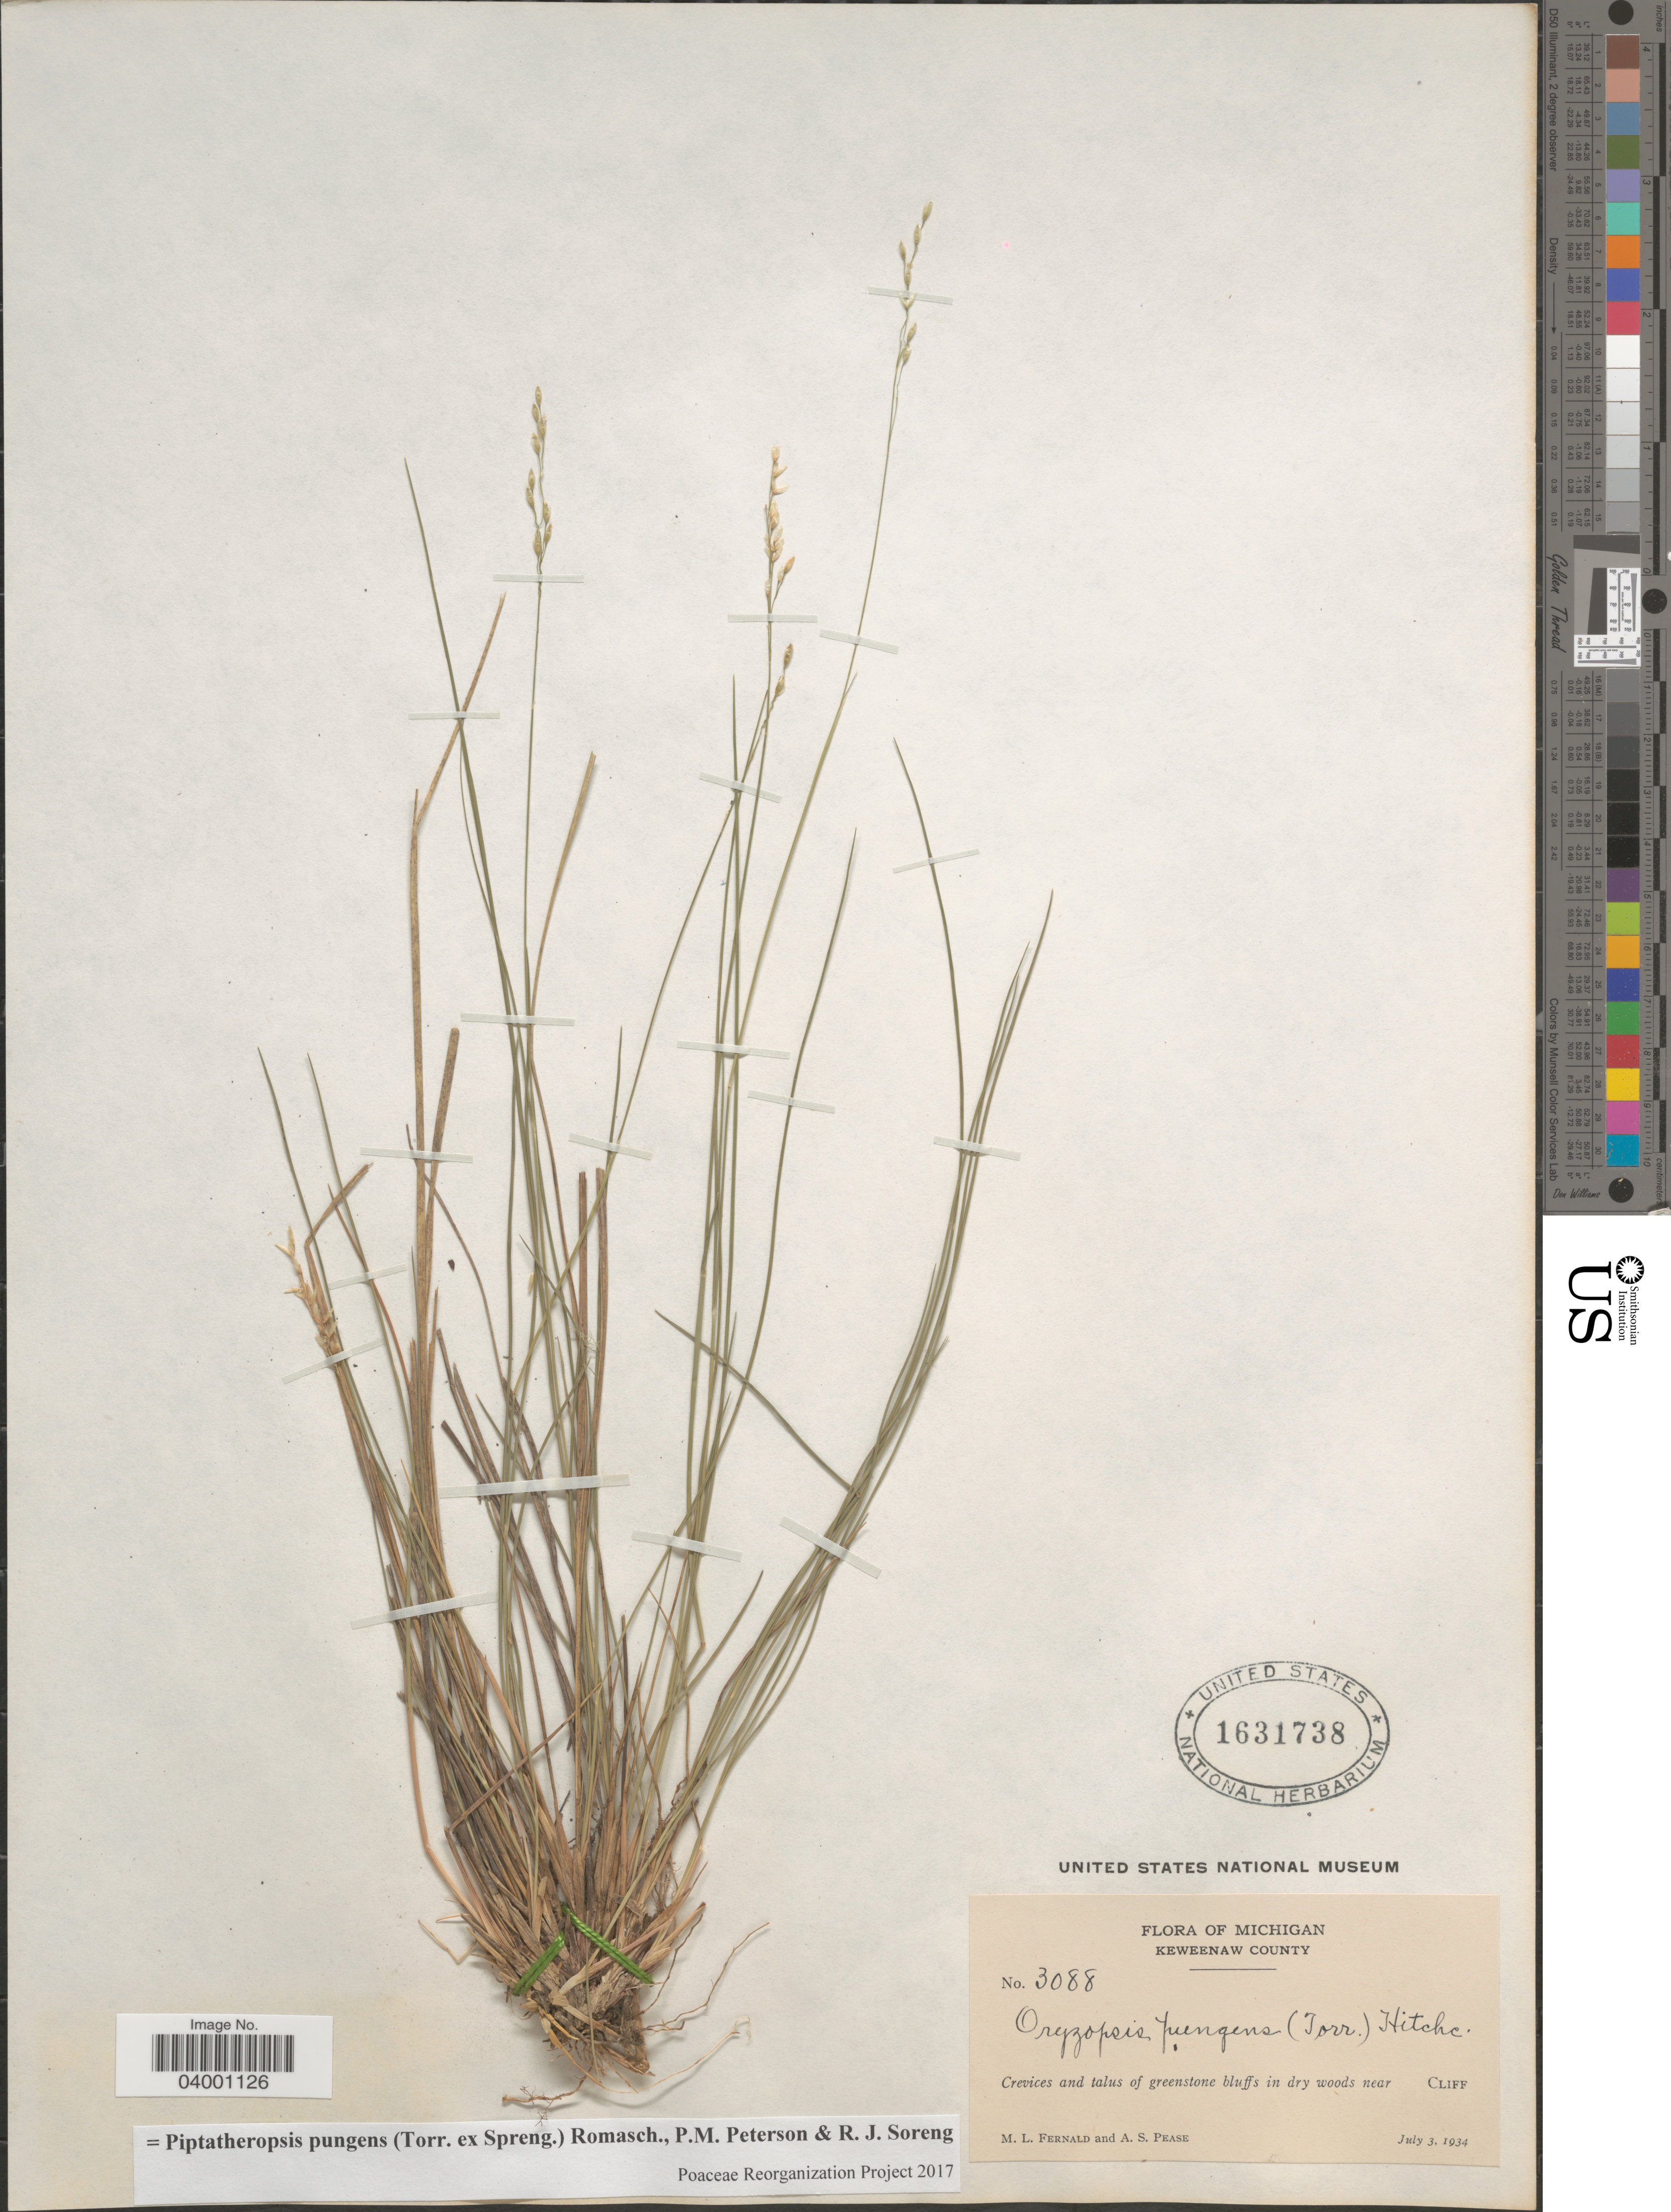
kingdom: Plantae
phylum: Tracheophyta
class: Liliopsida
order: Poales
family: Poaceae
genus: Piptatheropsis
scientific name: Piptatheropsis pungens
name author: (Torr. ex Spreng.) Romasch. et al.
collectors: M. L. Fernald & A. S. Pease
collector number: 3088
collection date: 1934-07-03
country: United States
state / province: Michigan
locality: Keweenaw County. Near Cliff.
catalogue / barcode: US 1631738